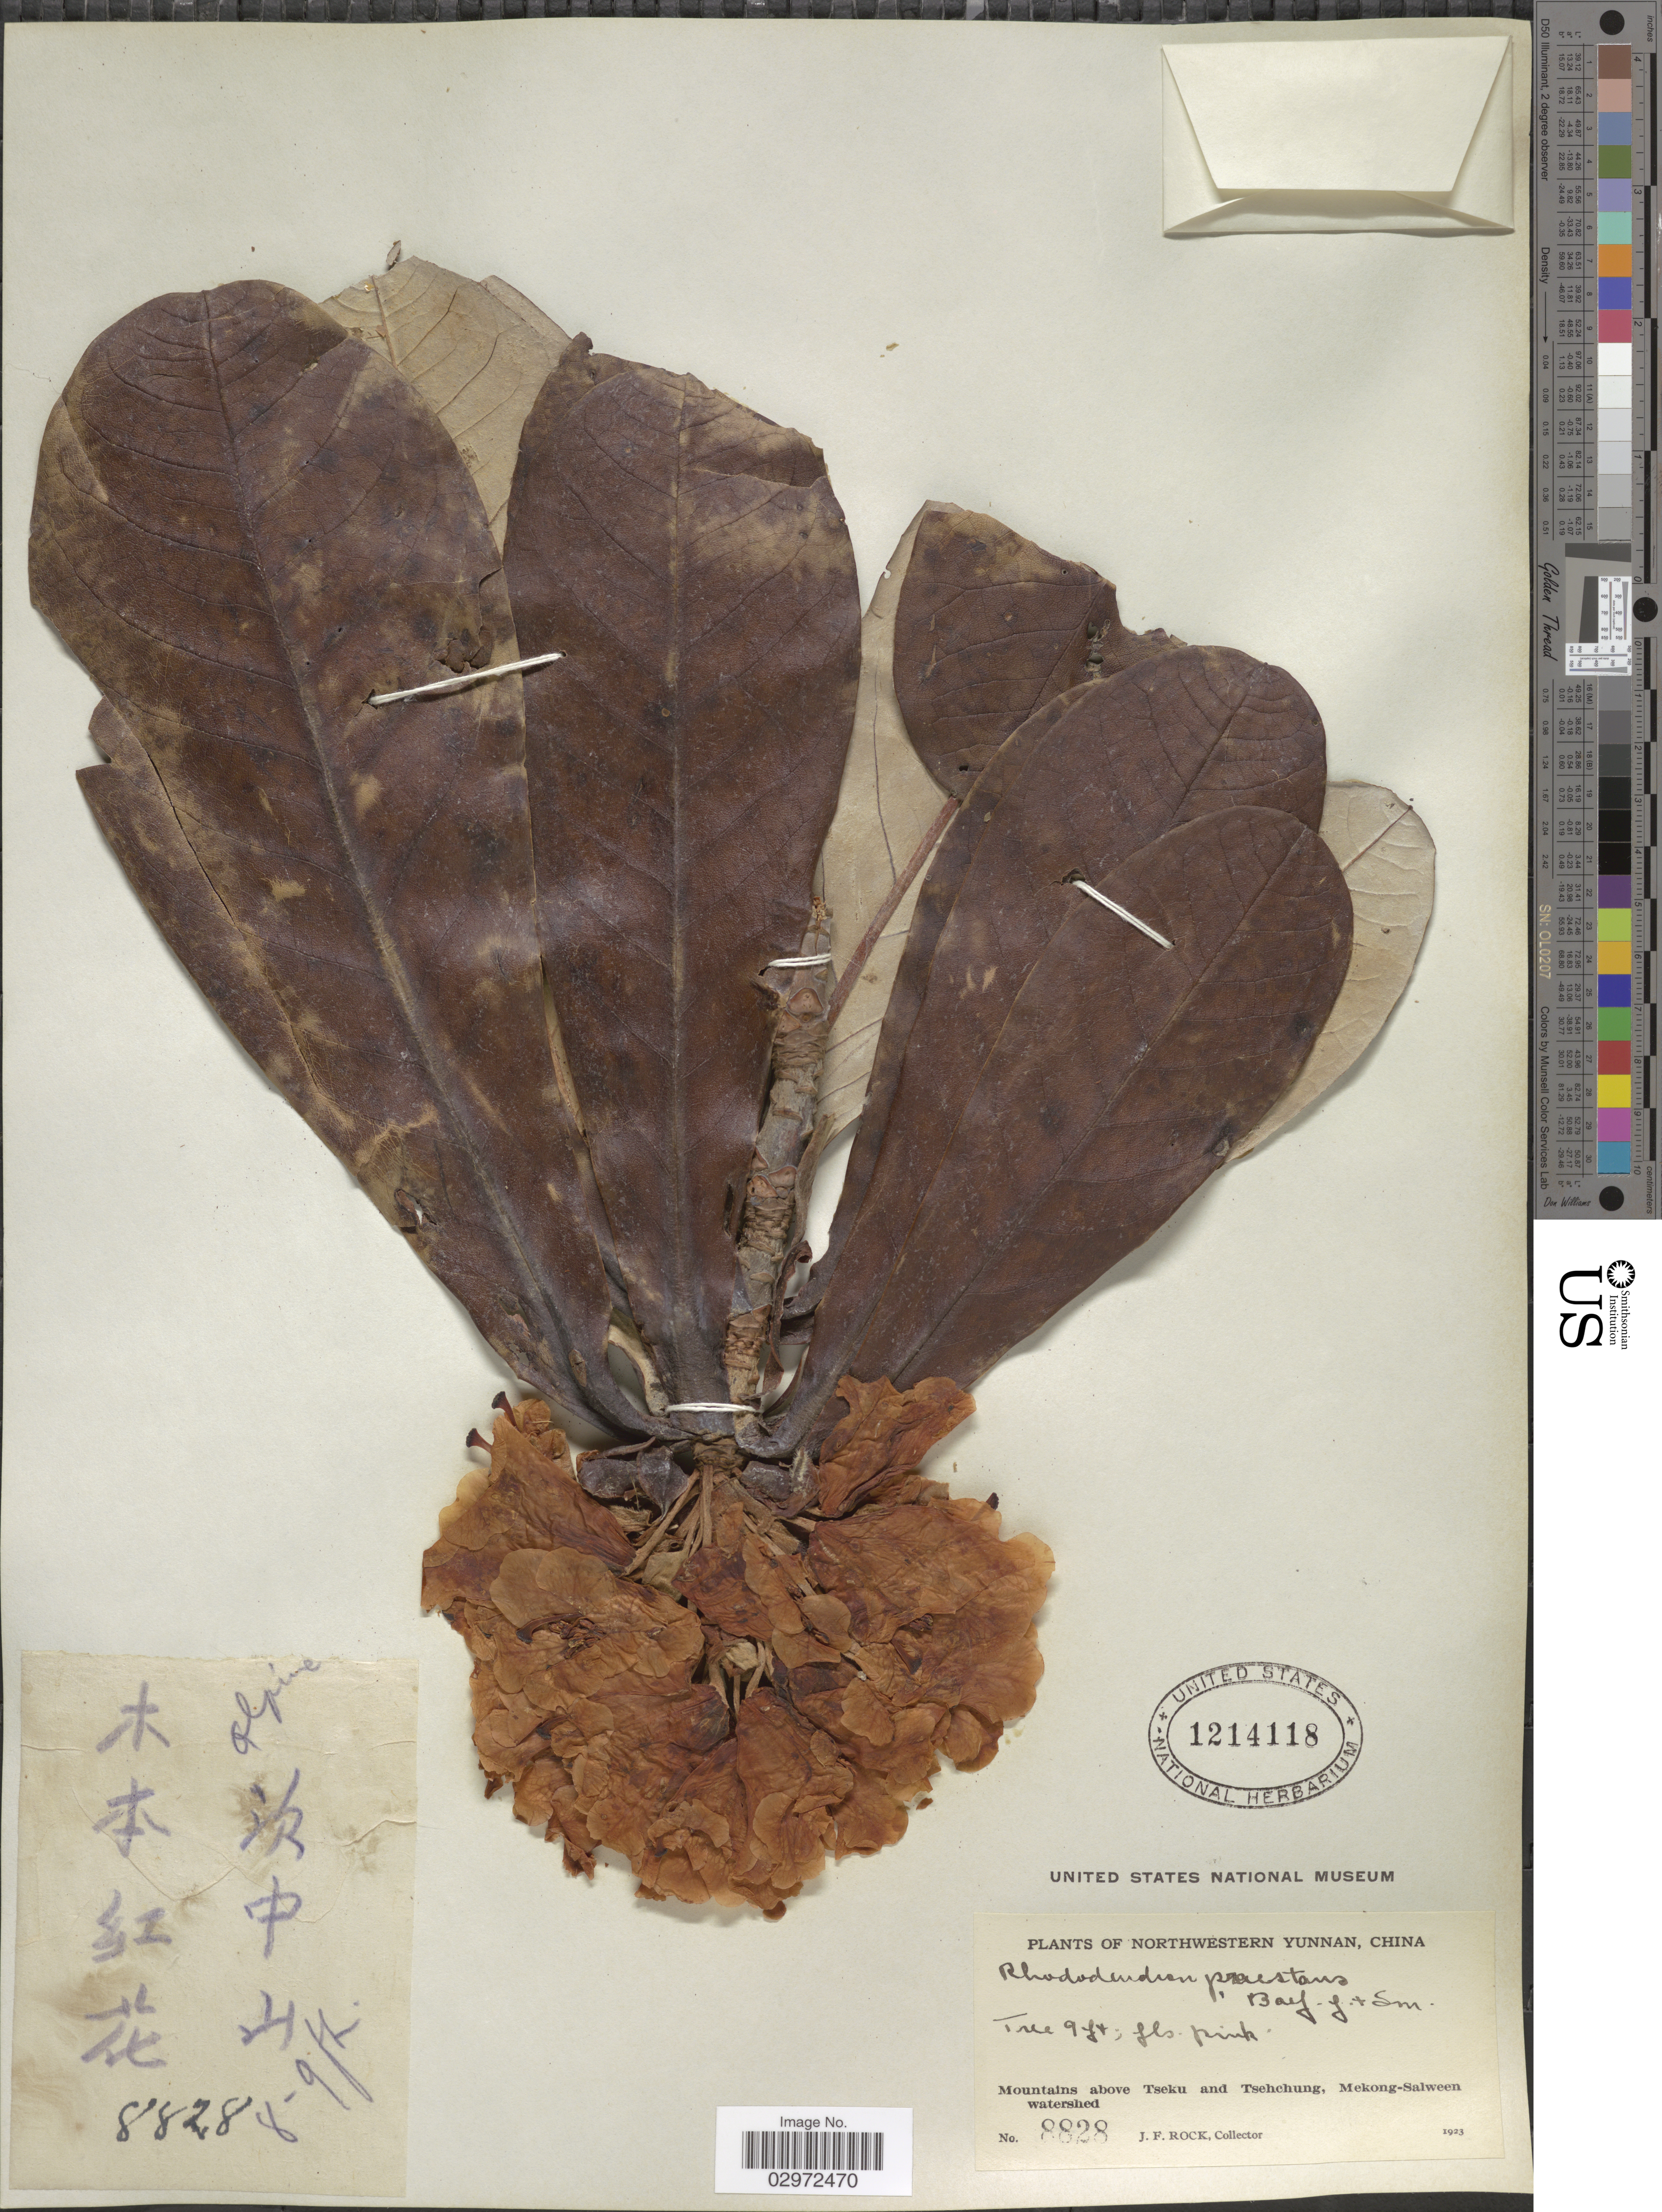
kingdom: Plantae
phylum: Tracheophyta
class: Magnoliopsida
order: Ericales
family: Ericaceae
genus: Rhododendron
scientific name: Rhododendron praestans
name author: Balf. f. & W.W. Sm.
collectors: J. Rock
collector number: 8828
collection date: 1923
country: China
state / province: Yunnan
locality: Northwestern Yunnan, Mountains above Tseku and Tsehchung, Mekong-Salween watershed.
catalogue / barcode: US 1214118